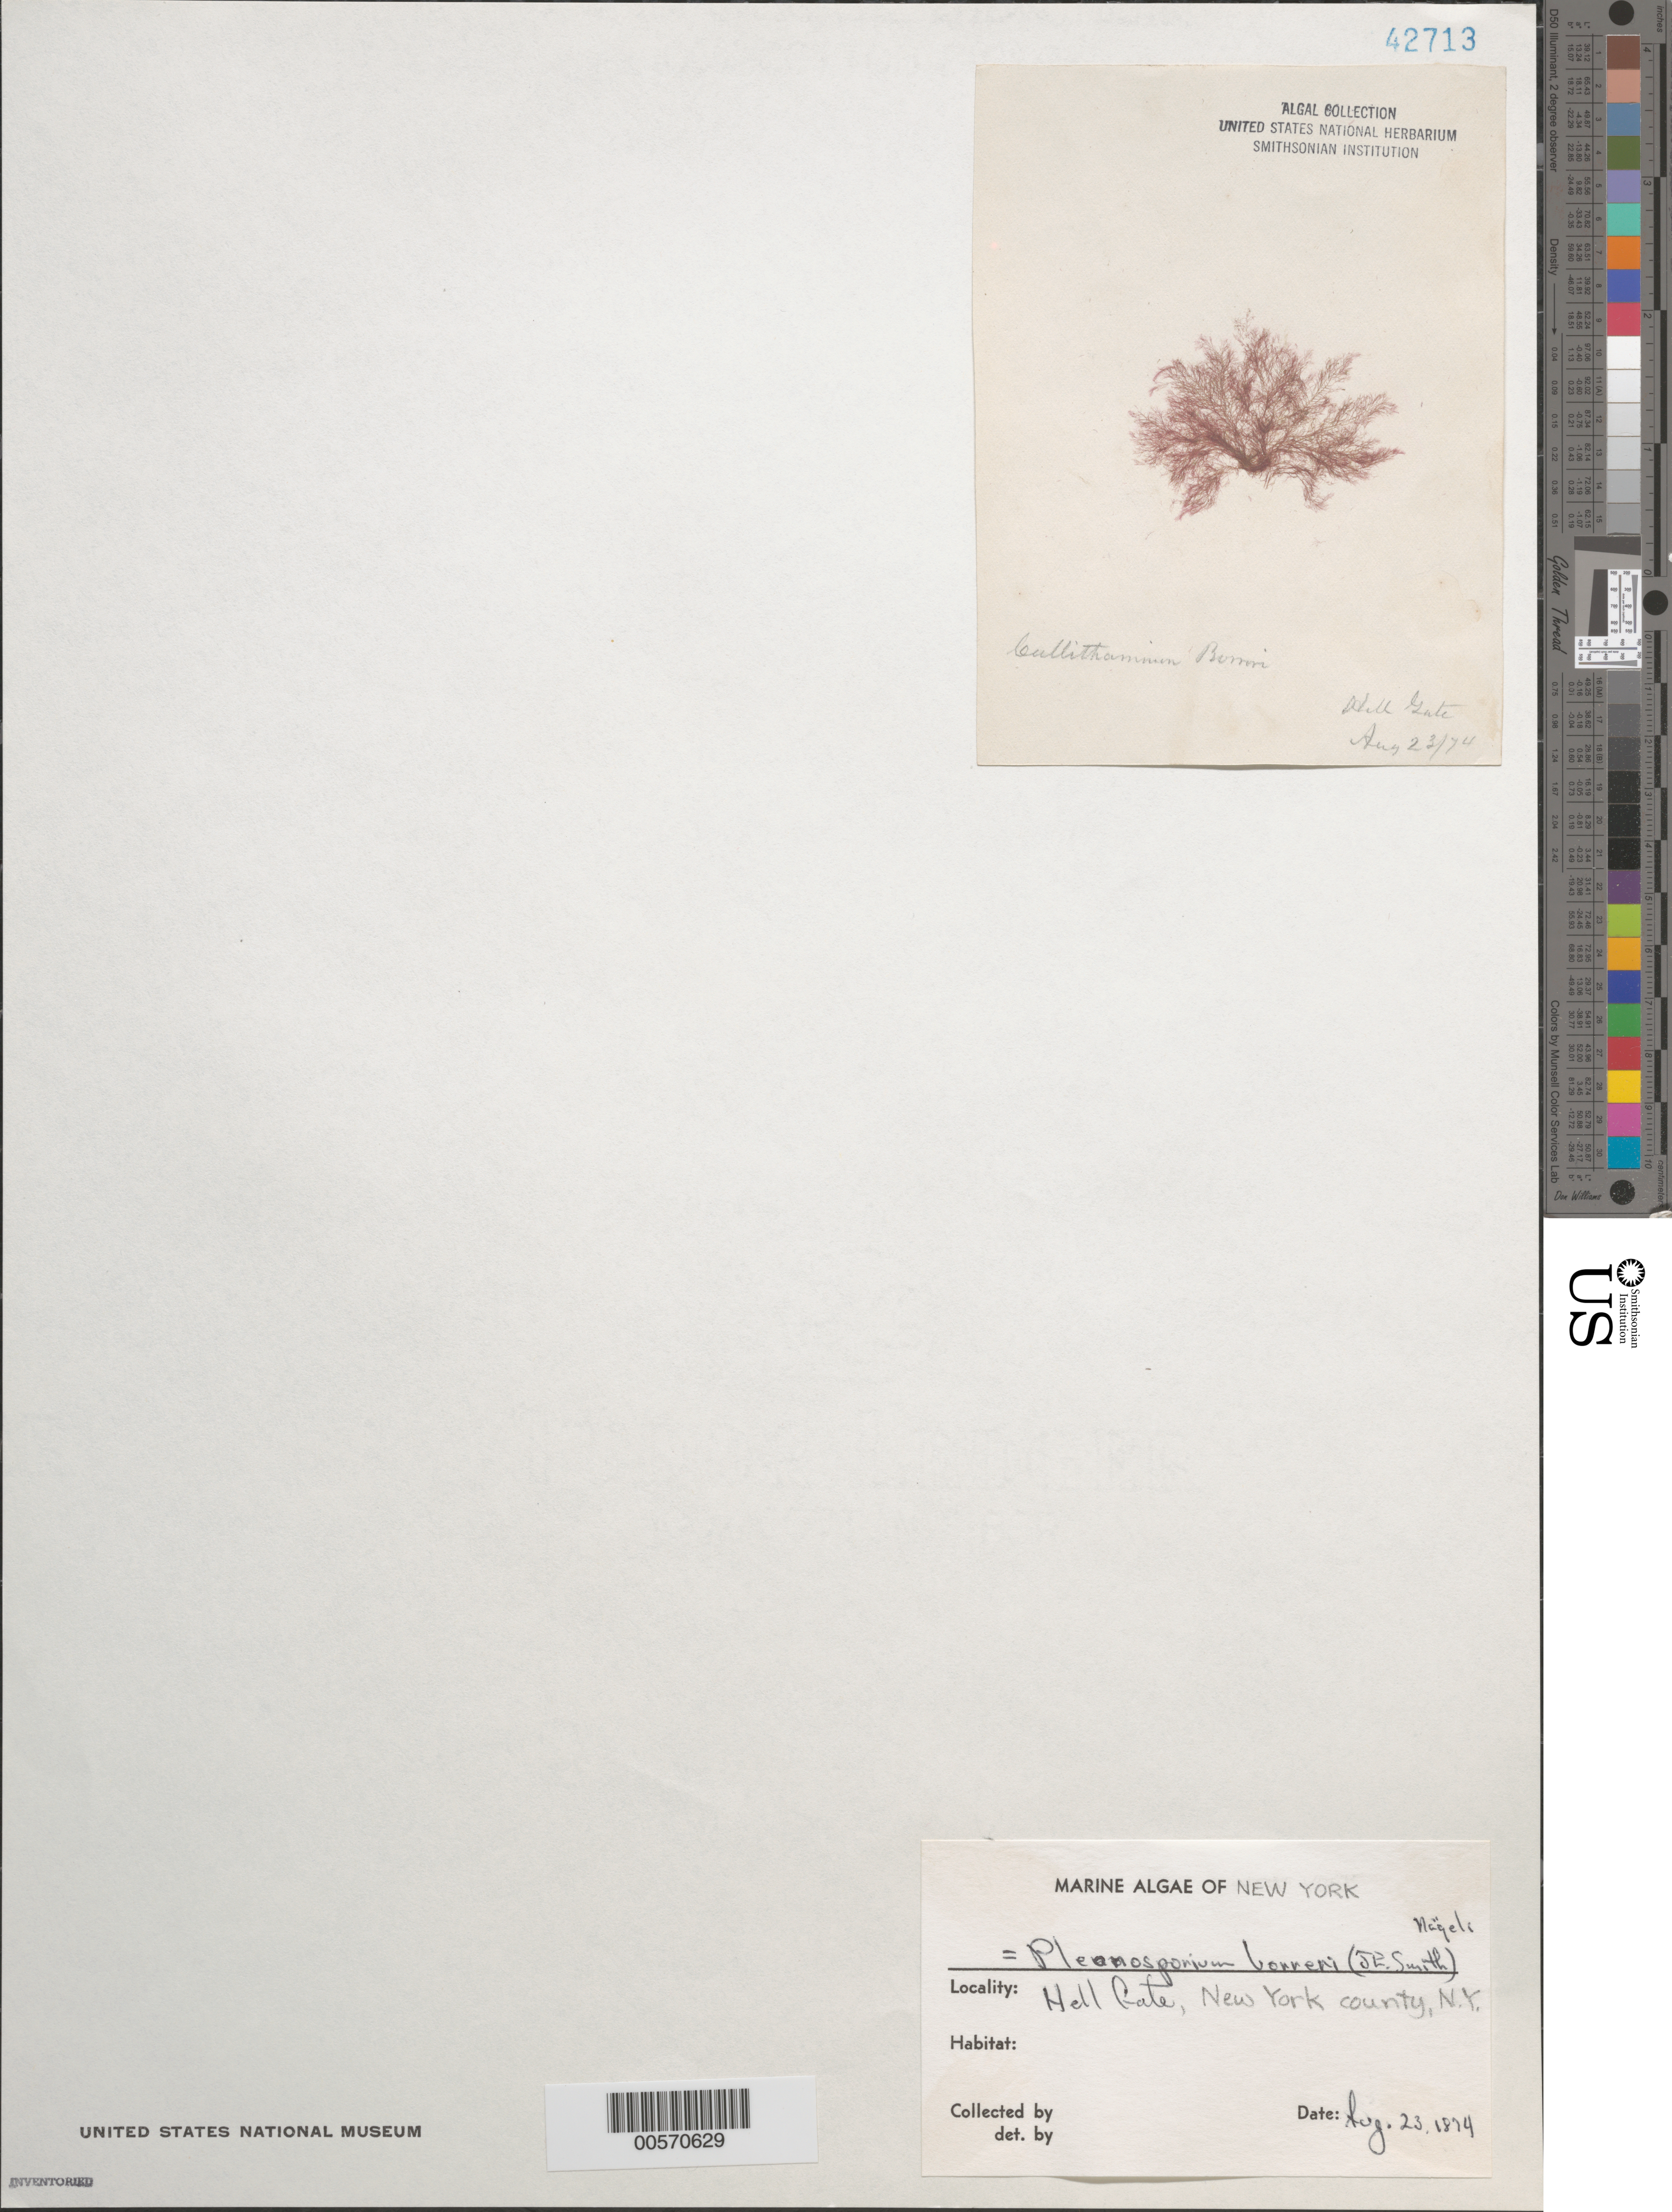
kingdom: Plantae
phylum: Rhodophyta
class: Florideophyceae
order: Ceramiales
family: Wrangeliaceae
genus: Pleonosporium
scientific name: Pleonosporium borreri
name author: (Sm.) Näg.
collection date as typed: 23 Aug 1874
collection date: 1874-08-23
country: United States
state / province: New York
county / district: New York County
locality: Hell Gate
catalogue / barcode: US 42713